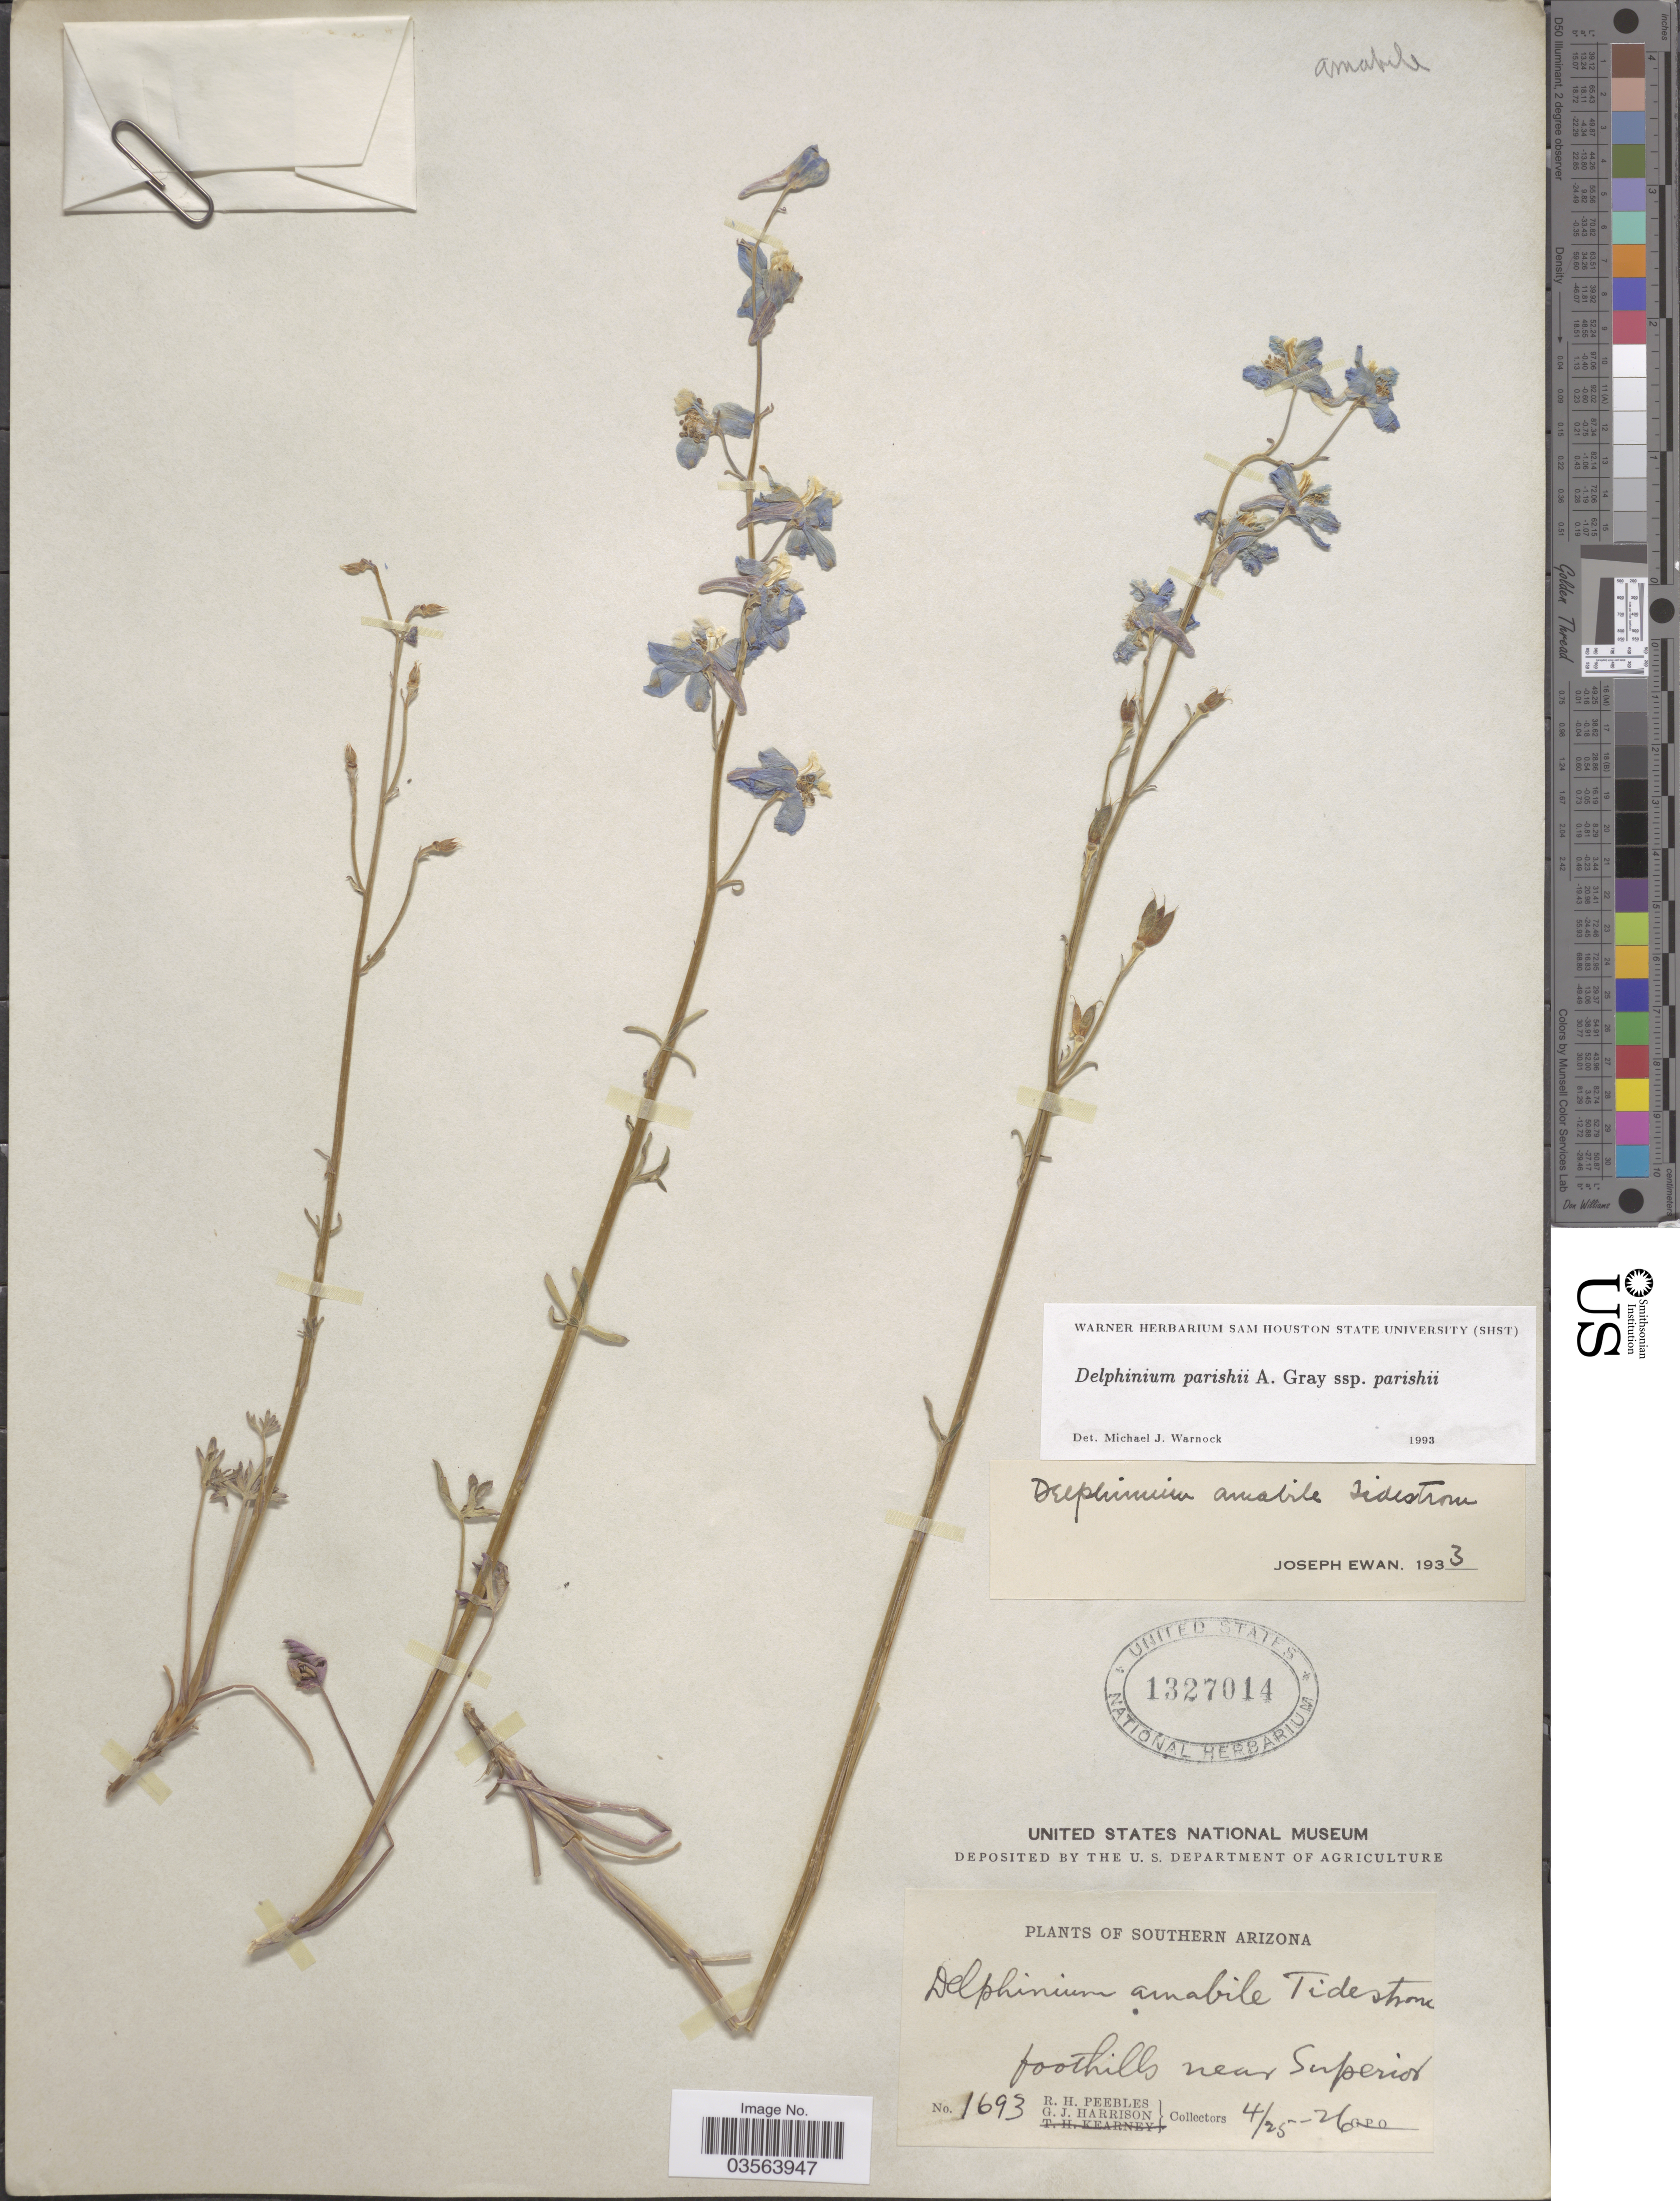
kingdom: Plantae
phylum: Tracheophyta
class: Magnoliopsida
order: Ranunculales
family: Ranunculaceae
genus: Delphinium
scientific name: Delphinium parishii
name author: A. Gray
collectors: R. H. Peebles & G. J. Harrison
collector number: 1693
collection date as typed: Transcribed d/m/y: 25/4/26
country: United States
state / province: Arizona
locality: Southern Arizona. Foothills near Superior.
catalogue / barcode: US 1327014